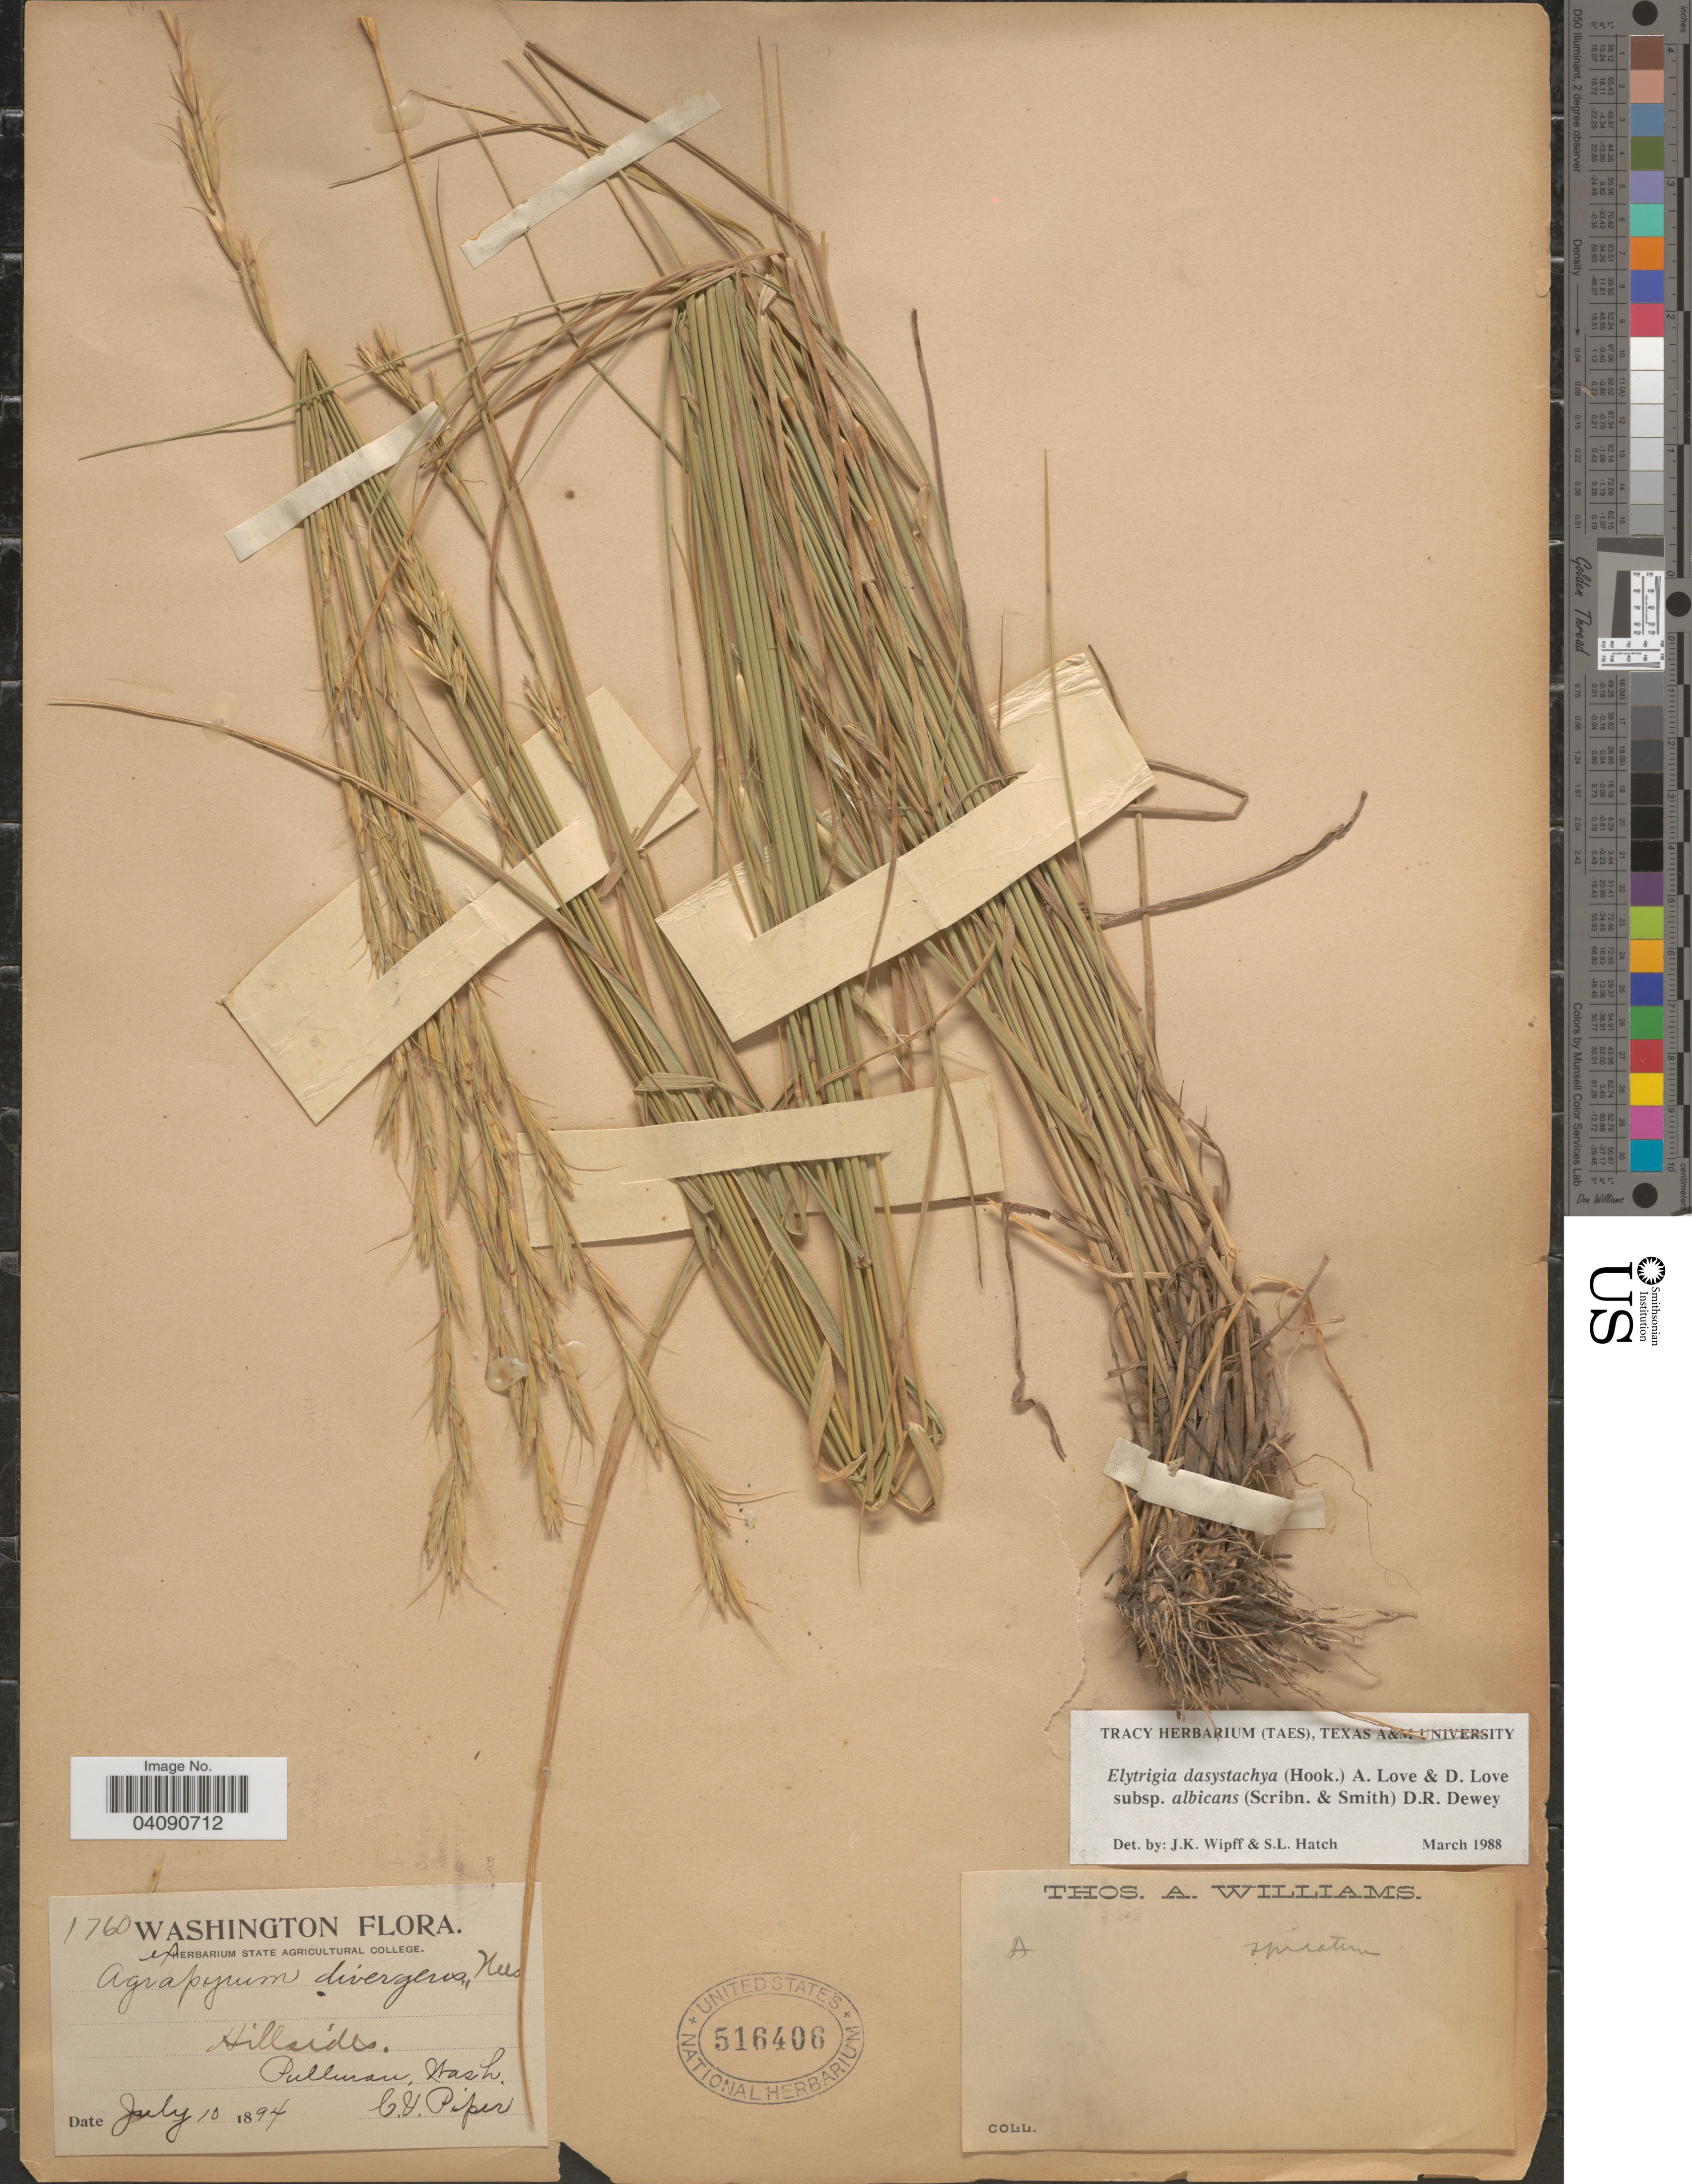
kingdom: Plantae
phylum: Tracheophyta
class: Liliopsida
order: Poales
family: Poaceae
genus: Elymus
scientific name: Elymus albicans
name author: (Scribn. & J.G. Sm.) Á. Löve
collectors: C. V. Piper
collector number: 1760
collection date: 1894-07-10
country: United States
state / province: Washington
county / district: Whitman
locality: Hillsides. Pullman.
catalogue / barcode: US 516406